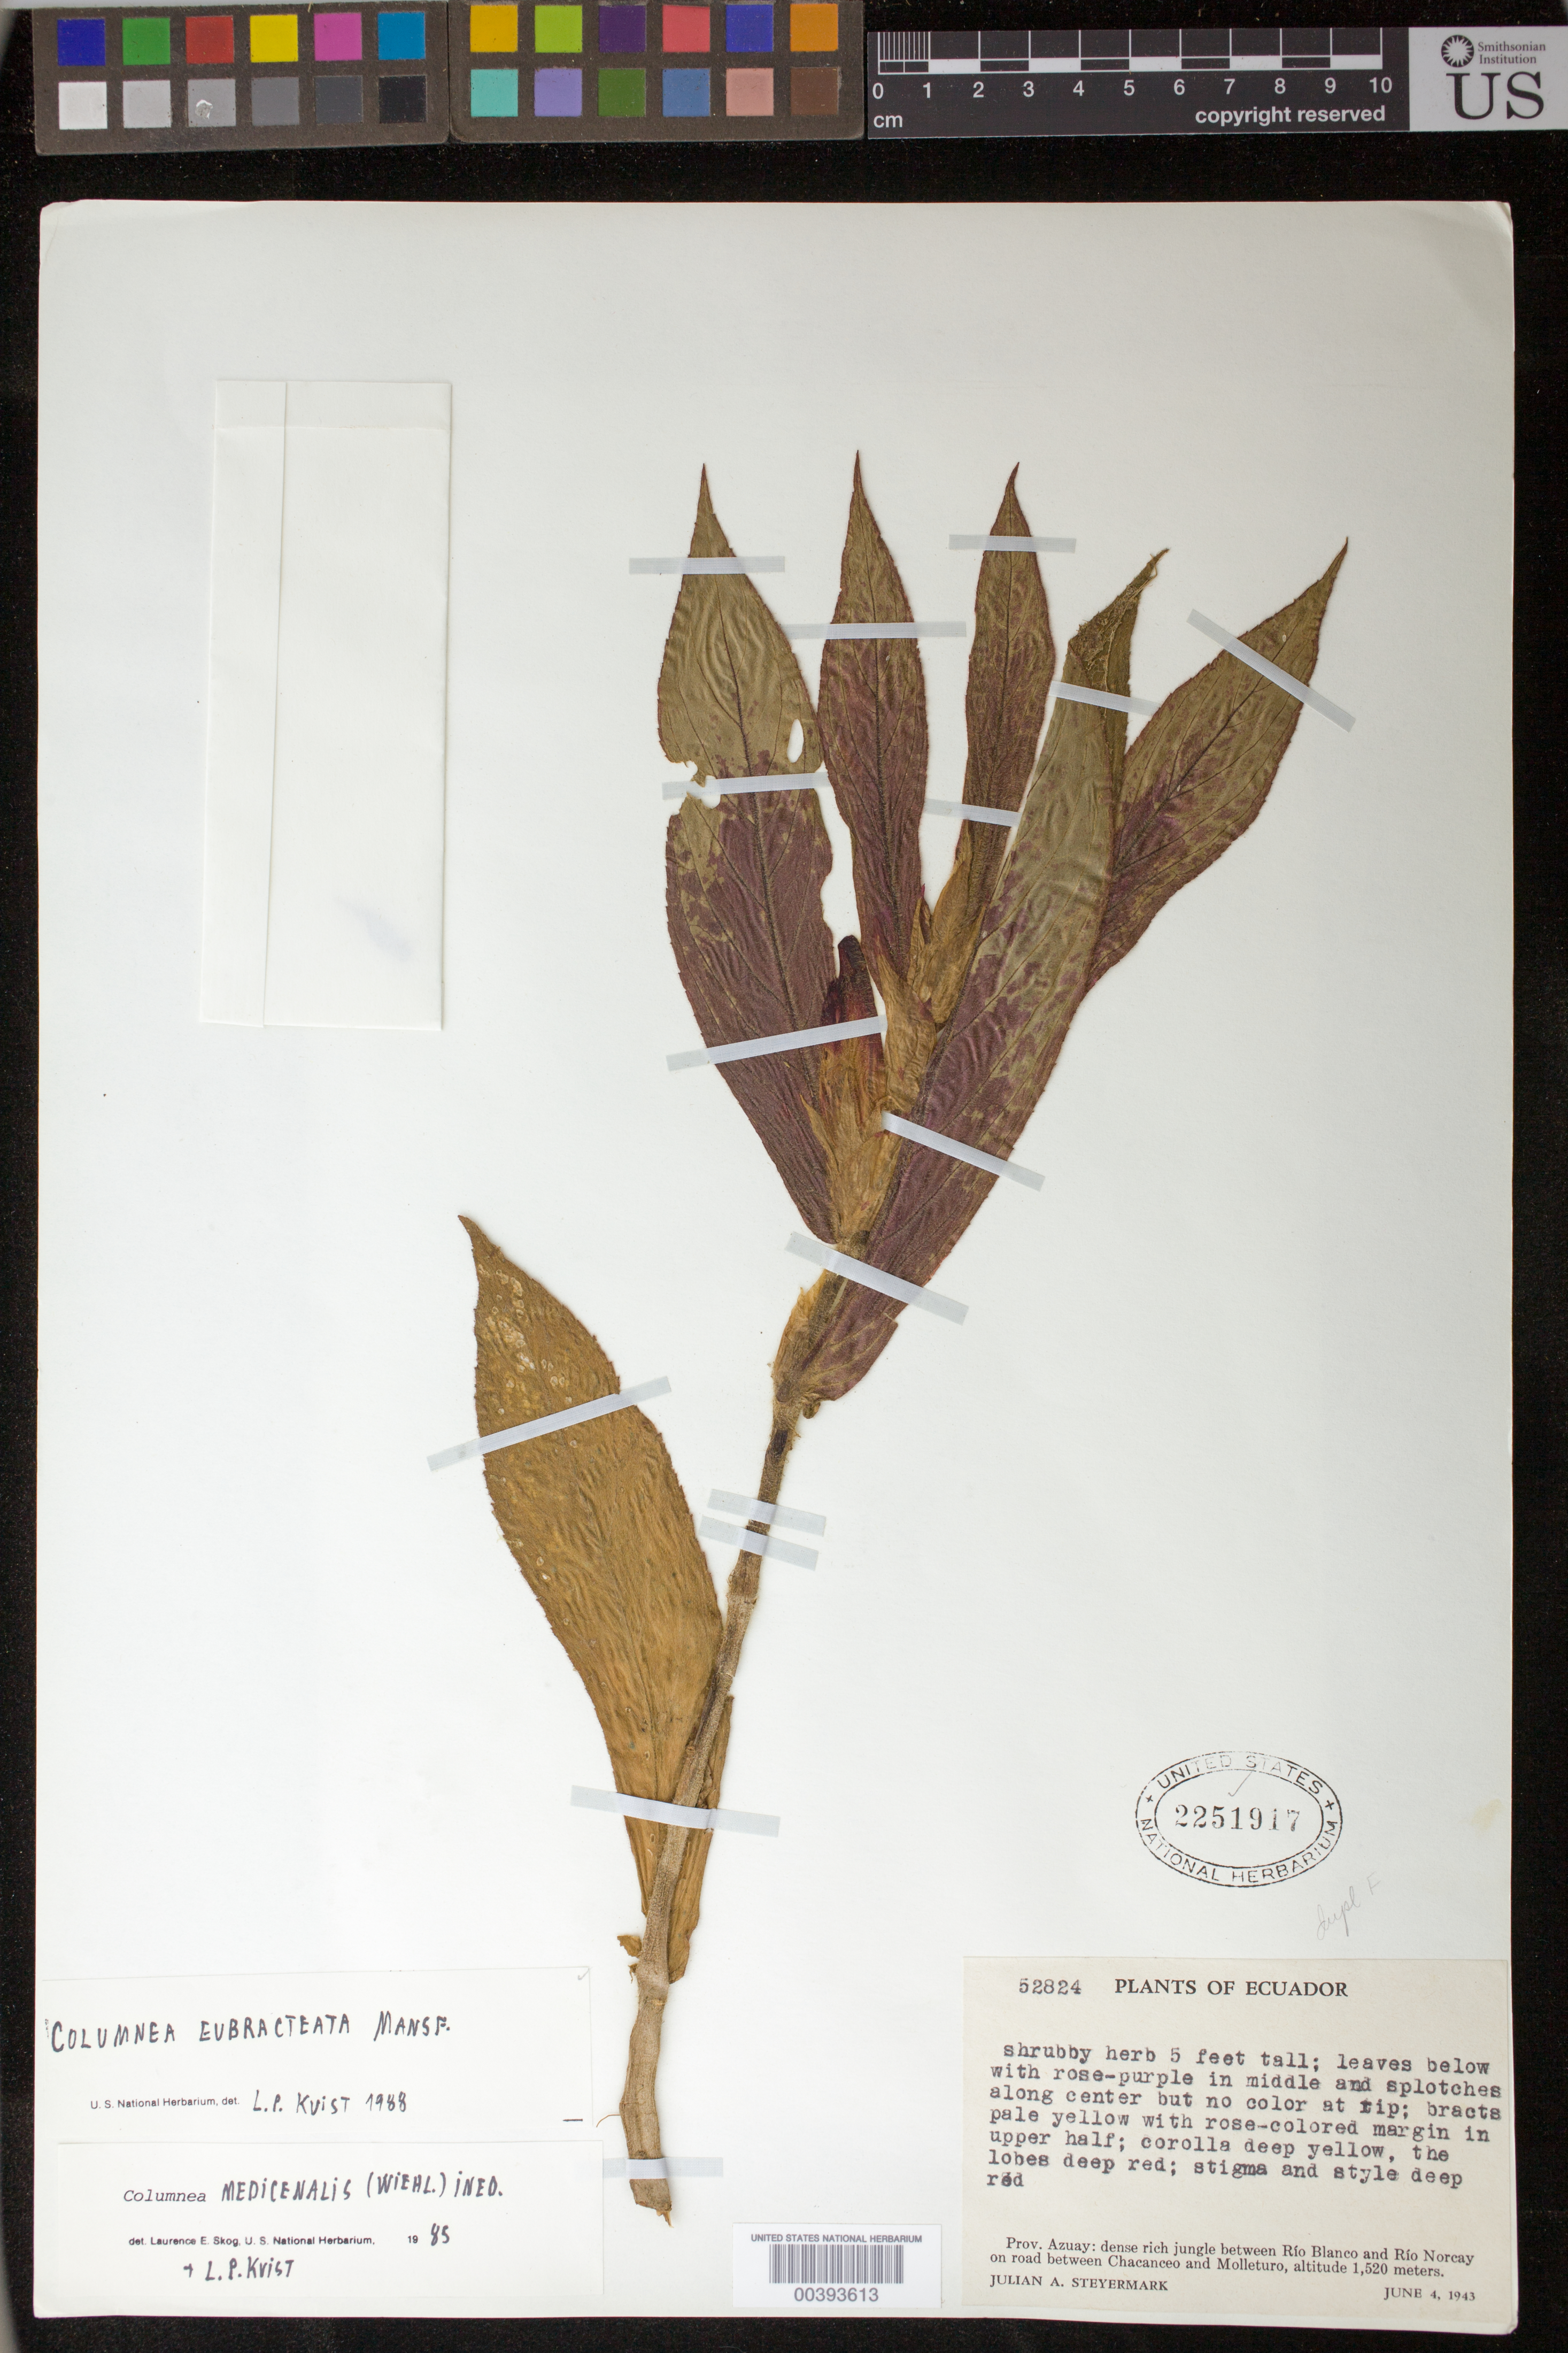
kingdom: Plantae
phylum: Tracheophyta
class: Magnoliopsida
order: Lamiales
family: Gesneriaceae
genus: Columnea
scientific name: Columnea eubracteata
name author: Mansf.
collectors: J. Steyermark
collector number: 52824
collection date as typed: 04 Jun 1943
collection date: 1943-06-04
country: Ecuador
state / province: Azuay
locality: between Río Blanco and Río Norcay, on road between Chacanceo and Mollelturo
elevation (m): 1520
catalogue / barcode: US 2251917